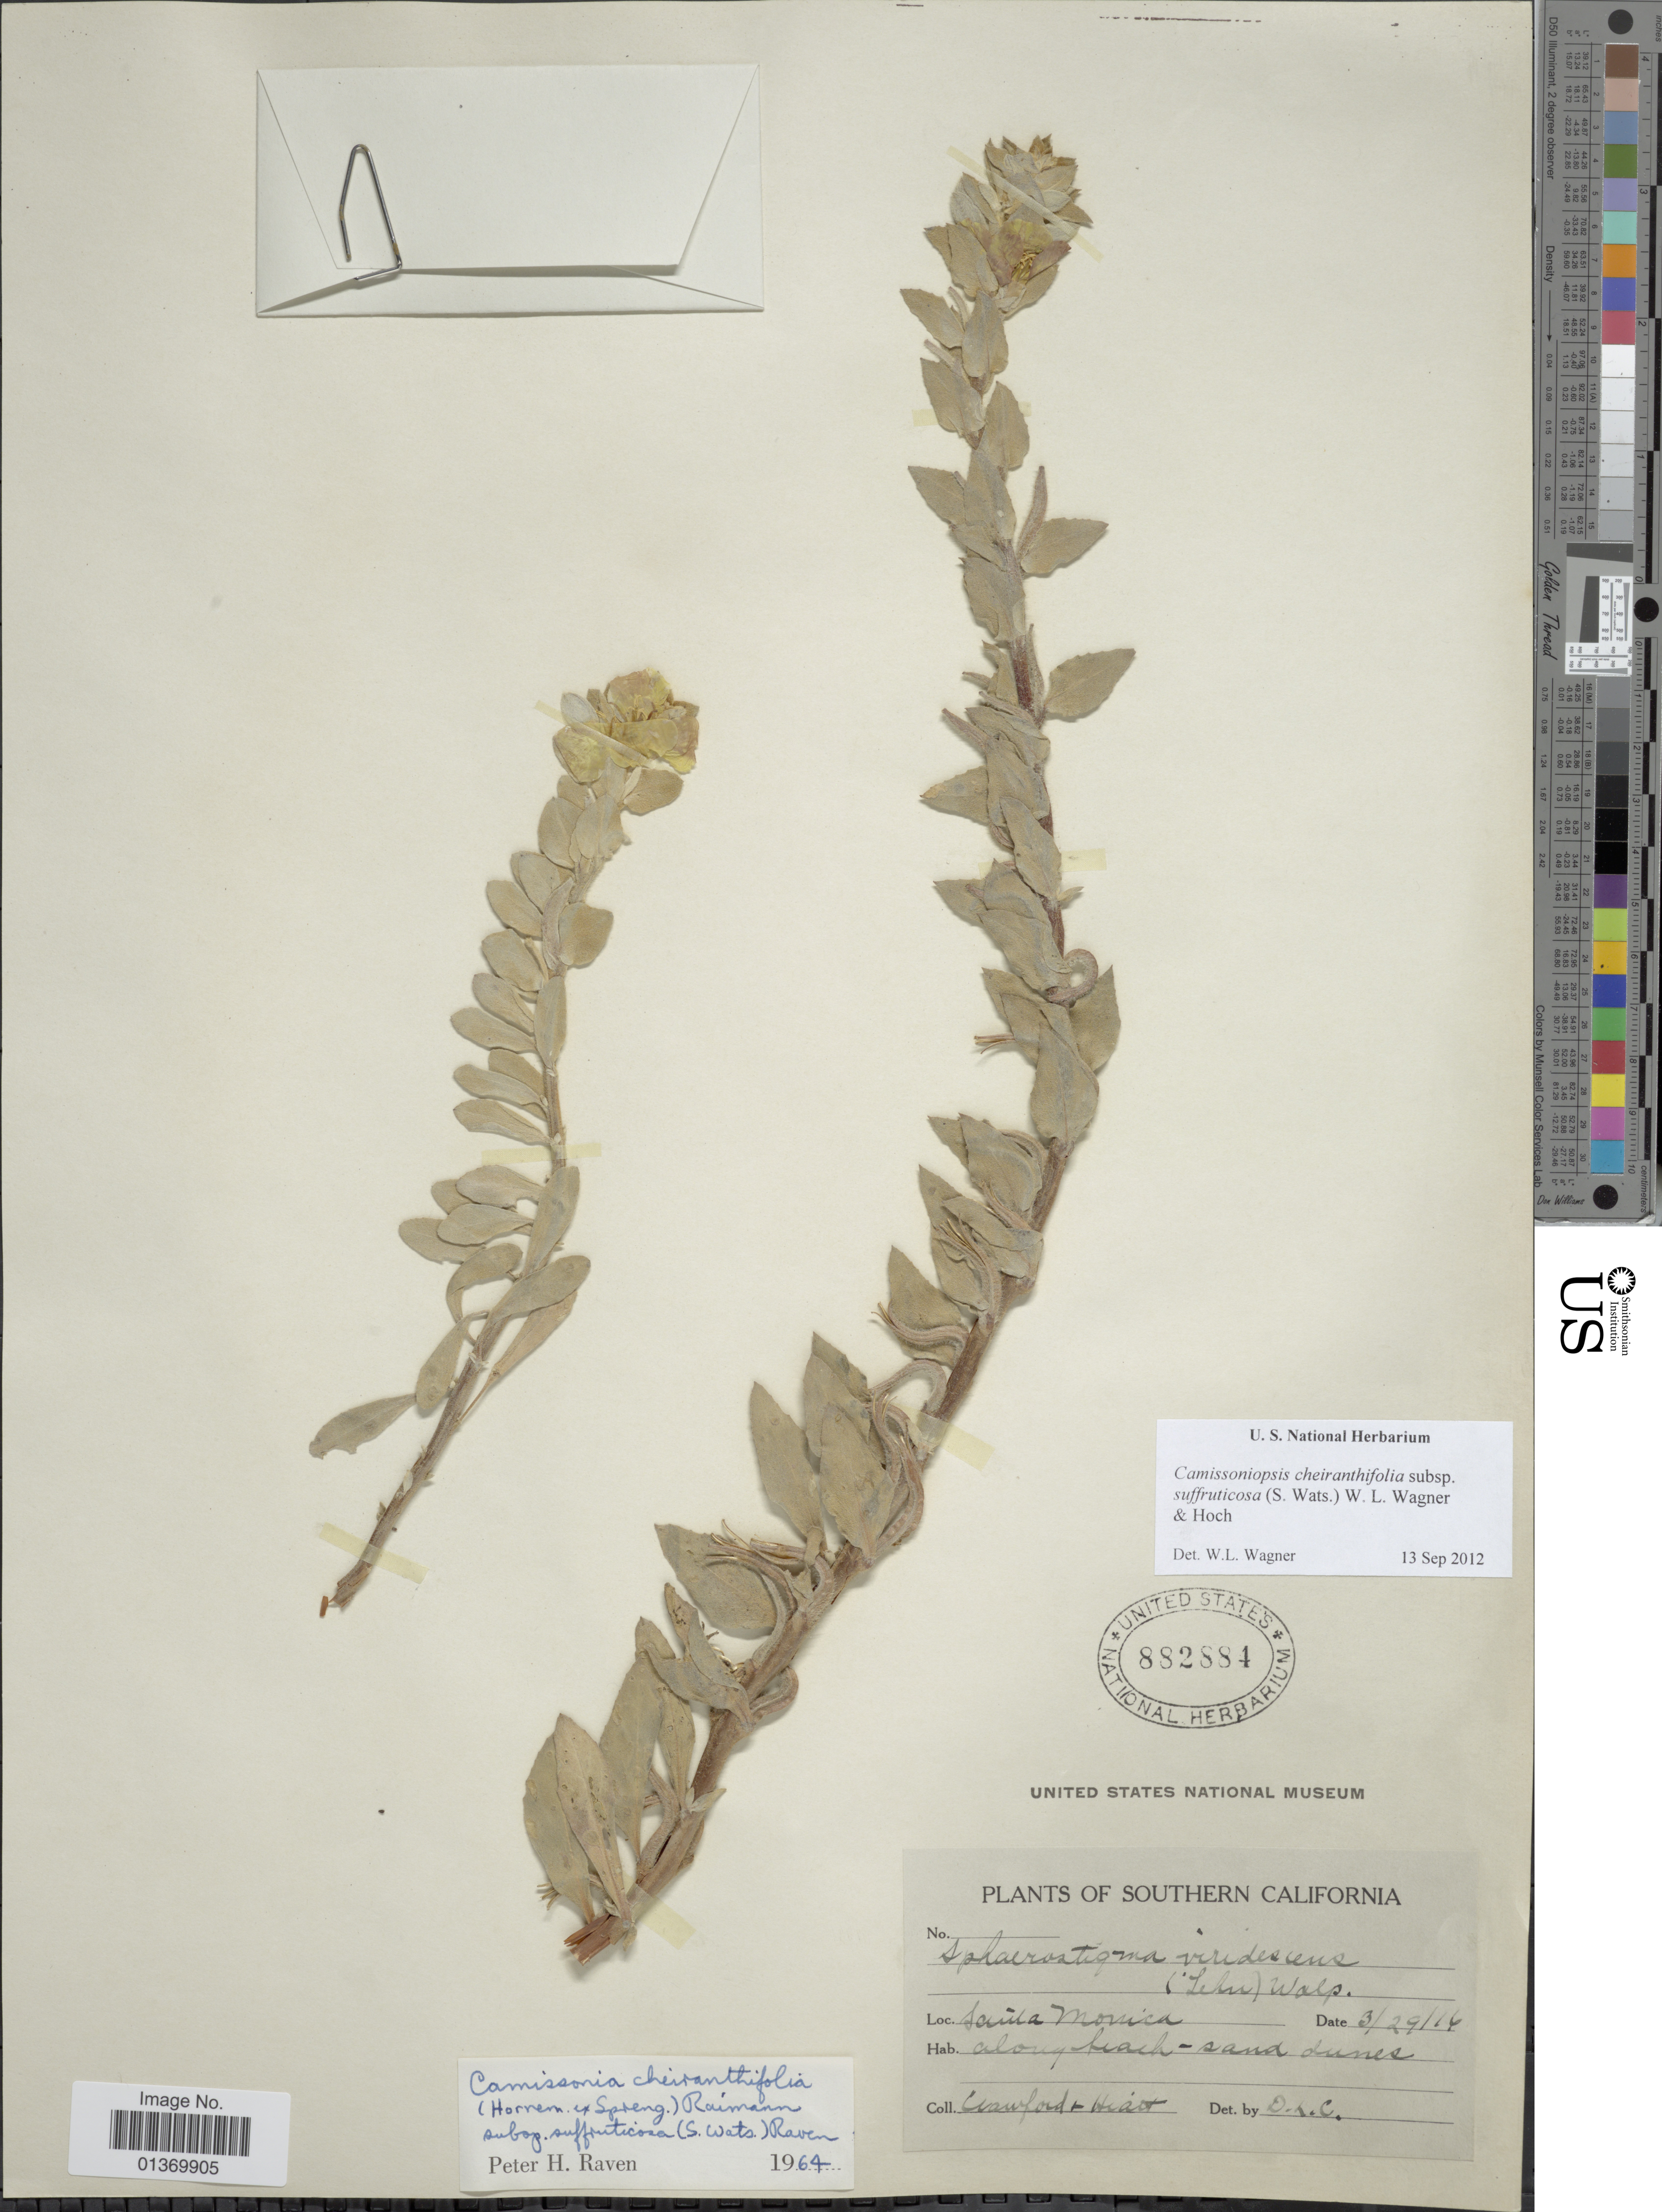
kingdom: Plantae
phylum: Tracheophyta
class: Magnoliopsida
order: Myrtales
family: Onagraceae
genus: Camissoniopsis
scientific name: Camissoniopsis cheiranthifolia subsp. suffruticosa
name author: (S. Watson) W.L. Wagner & Hoch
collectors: Crawford & Hiatt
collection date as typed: Transcribed d/m/y: 29/3/16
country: United States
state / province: California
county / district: Los Angeles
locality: Southern California, Santa Monica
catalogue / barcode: US 882884